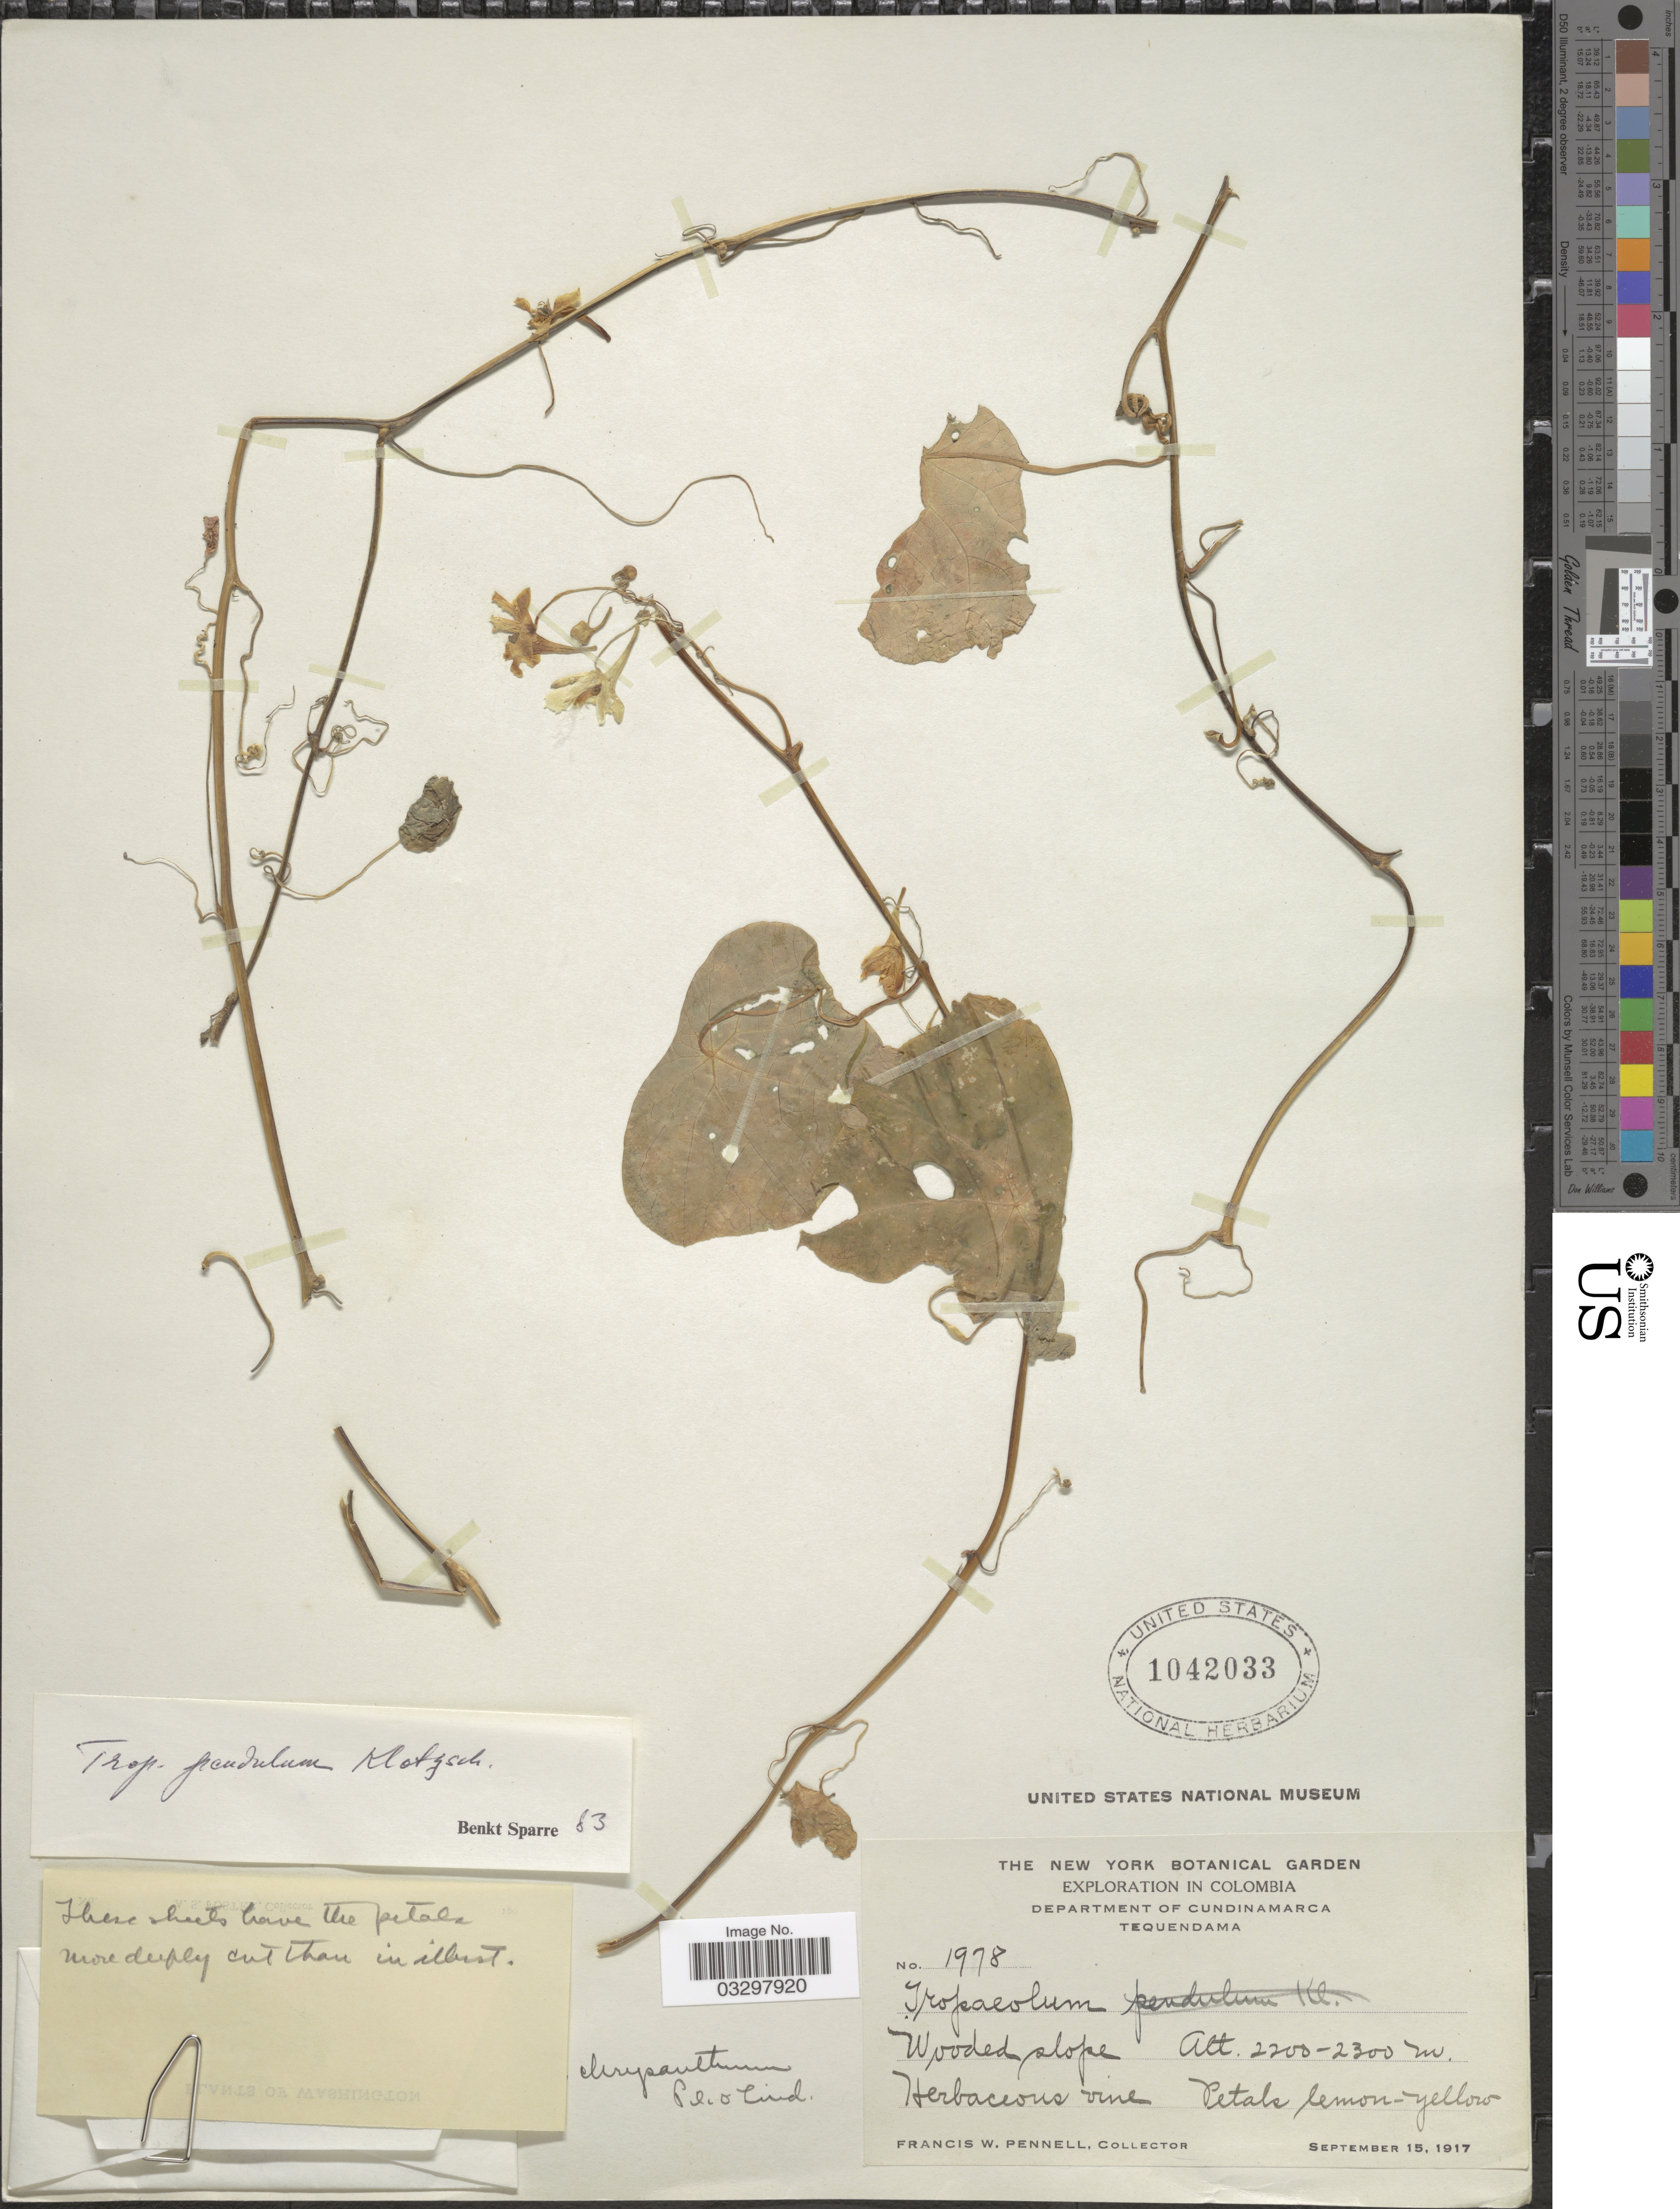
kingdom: Plantae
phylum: Tracheophyta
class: Magnoliopsida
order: Brassicales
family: Tropaeolaceae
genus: Tropaeolum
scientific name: Tropaeolum pendulum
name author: Klotzsch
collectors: F. W. Pennell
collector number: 1978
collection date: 1917-09-15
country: Colombia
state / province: Cundinamarca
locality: Department of Cundinamarca, Tequendama.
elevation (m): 2200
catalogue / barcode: US 1042033